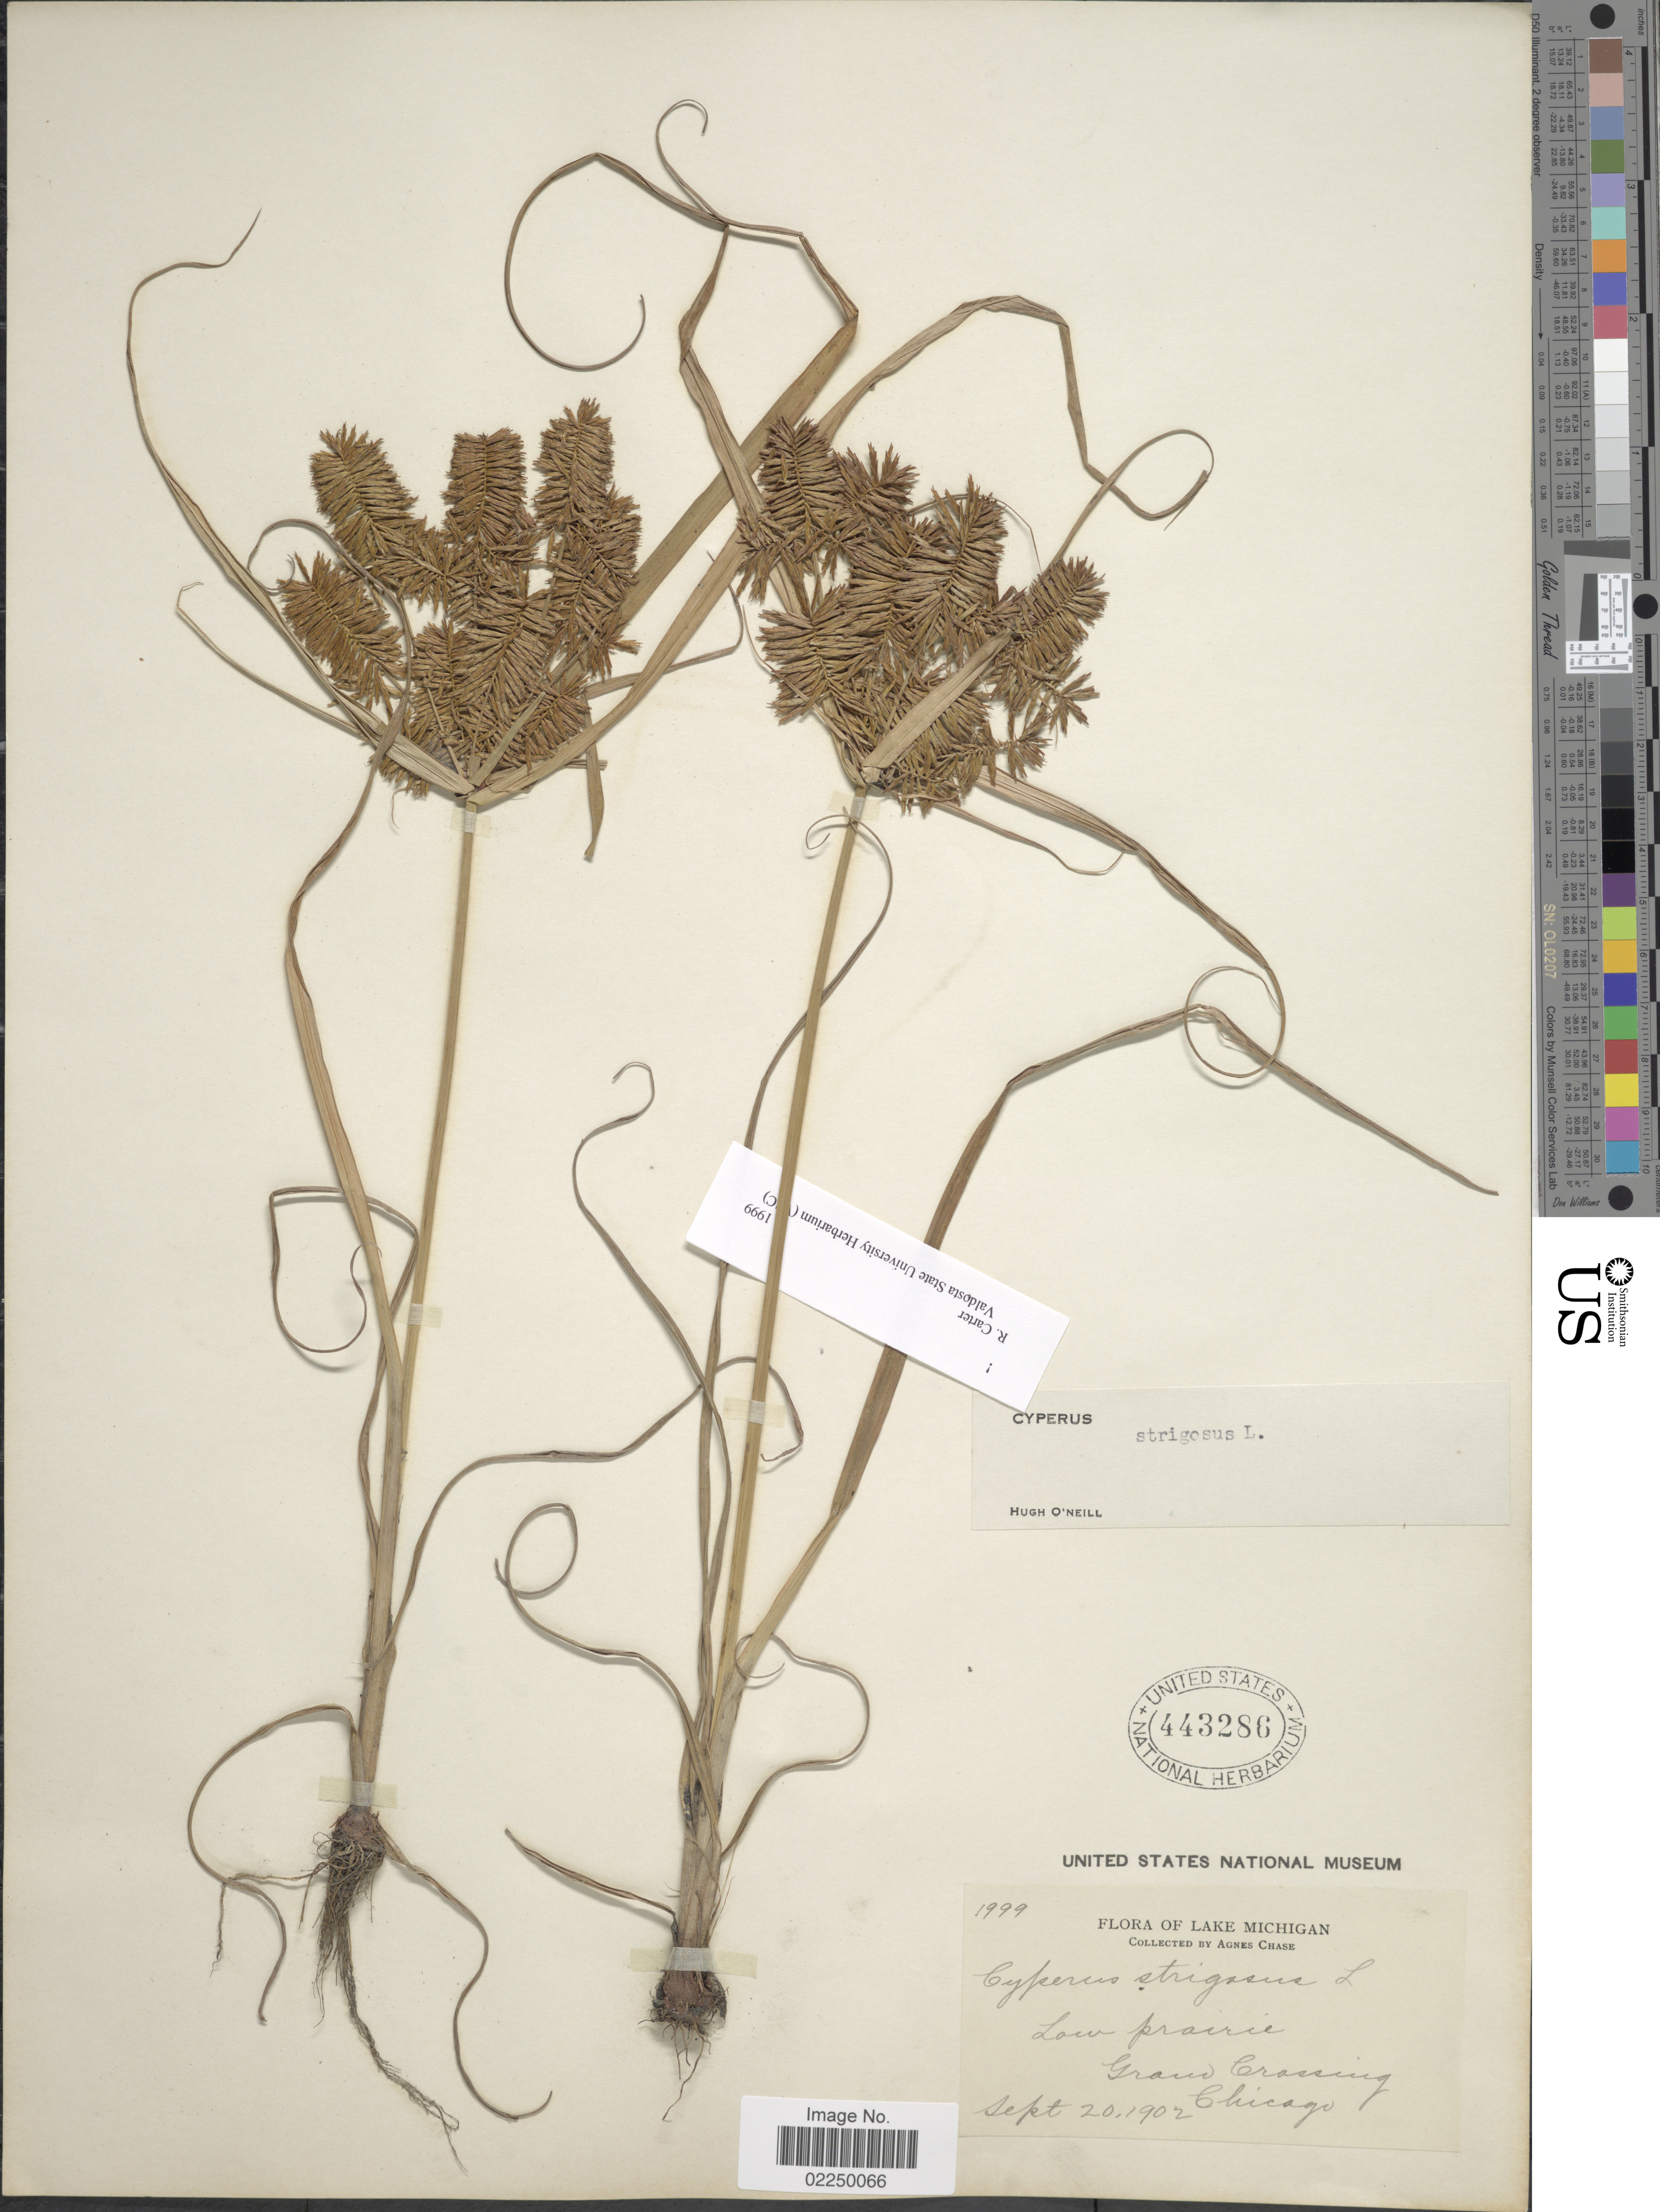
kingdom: Plantae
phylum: Tracheophyta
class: Liliopsida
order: Poales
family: Cyperaceae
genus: Cyperus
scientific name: Cyperus strigosus L.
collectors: A. Purchase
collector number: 1999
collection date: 1902-09-20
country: United States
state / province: Illinois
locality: Lake Michigan, low prairie, Grand Crossing, Chicago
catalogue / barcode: US 443286